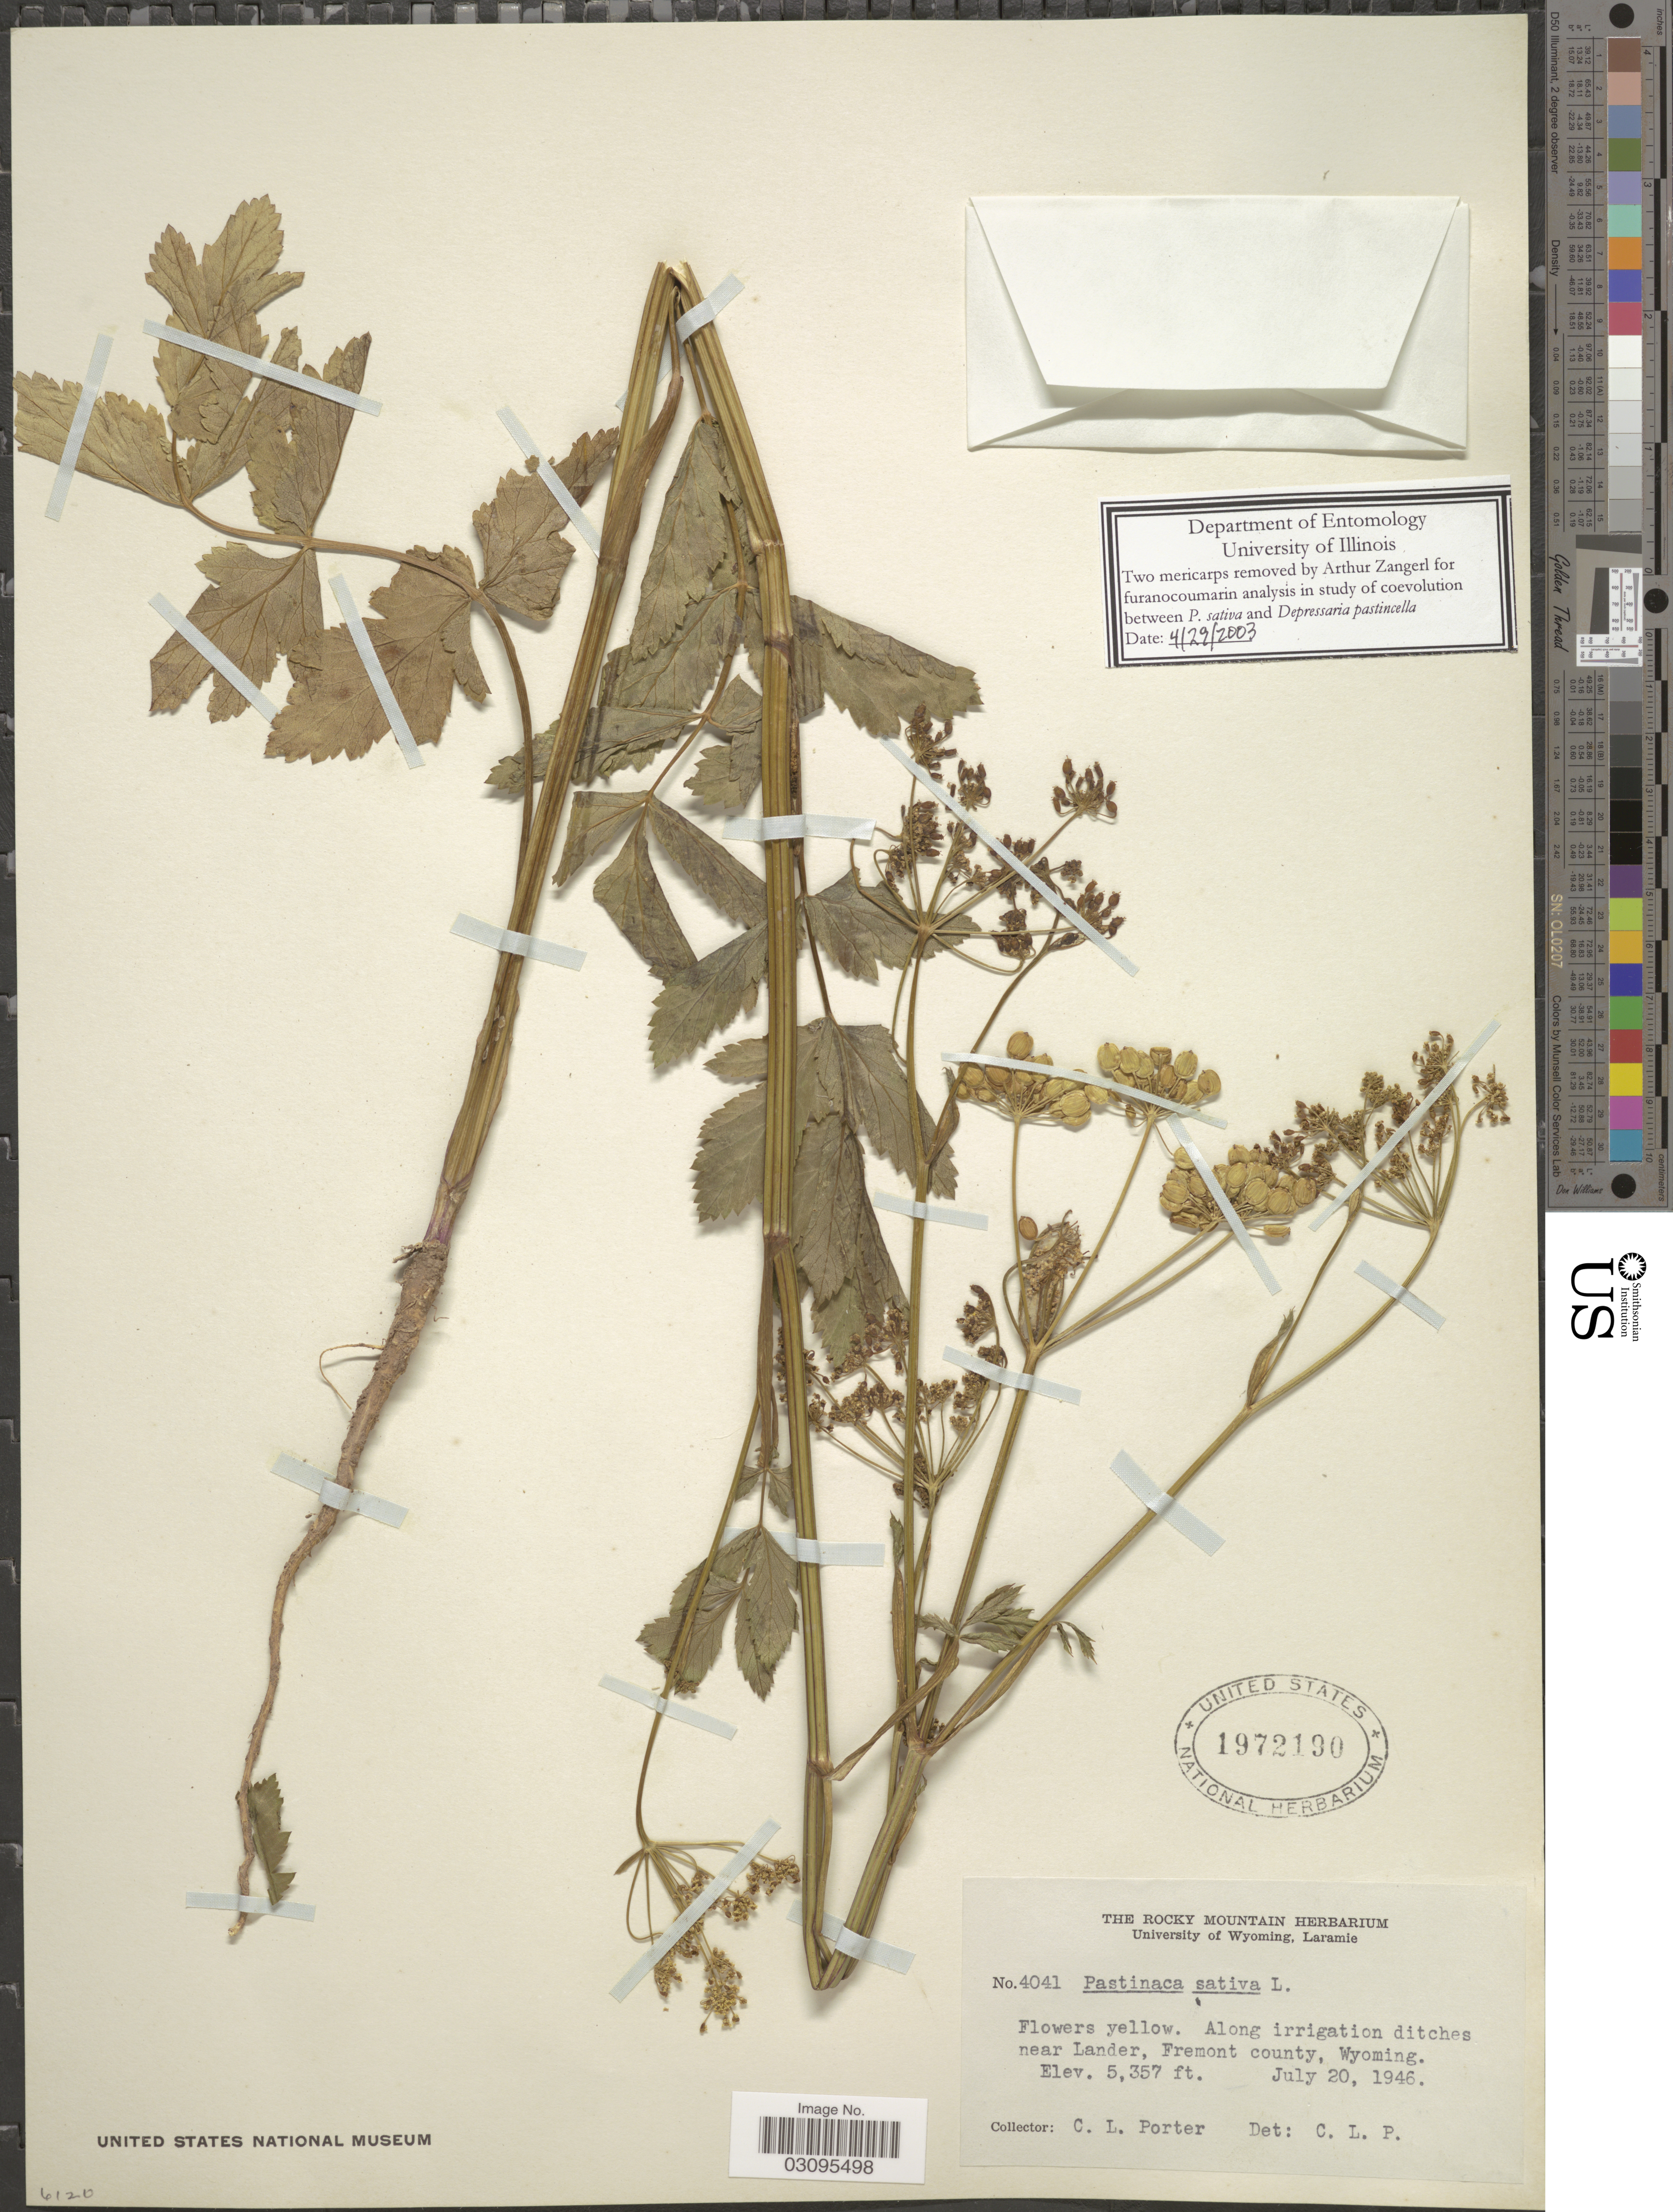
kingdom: Plantae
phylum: Tracheophyta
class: Magnoliopsida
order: Apiales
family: Apiaceae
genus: Pastinaca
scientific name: Pastinaca sativa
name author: L.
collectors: C. L. Porter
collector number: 4041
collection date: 1946-07-20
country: United States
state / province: Wyoming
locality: Along irrigation ditches near Lander, Fremont county.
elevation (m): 1633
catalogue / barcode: US 1972190